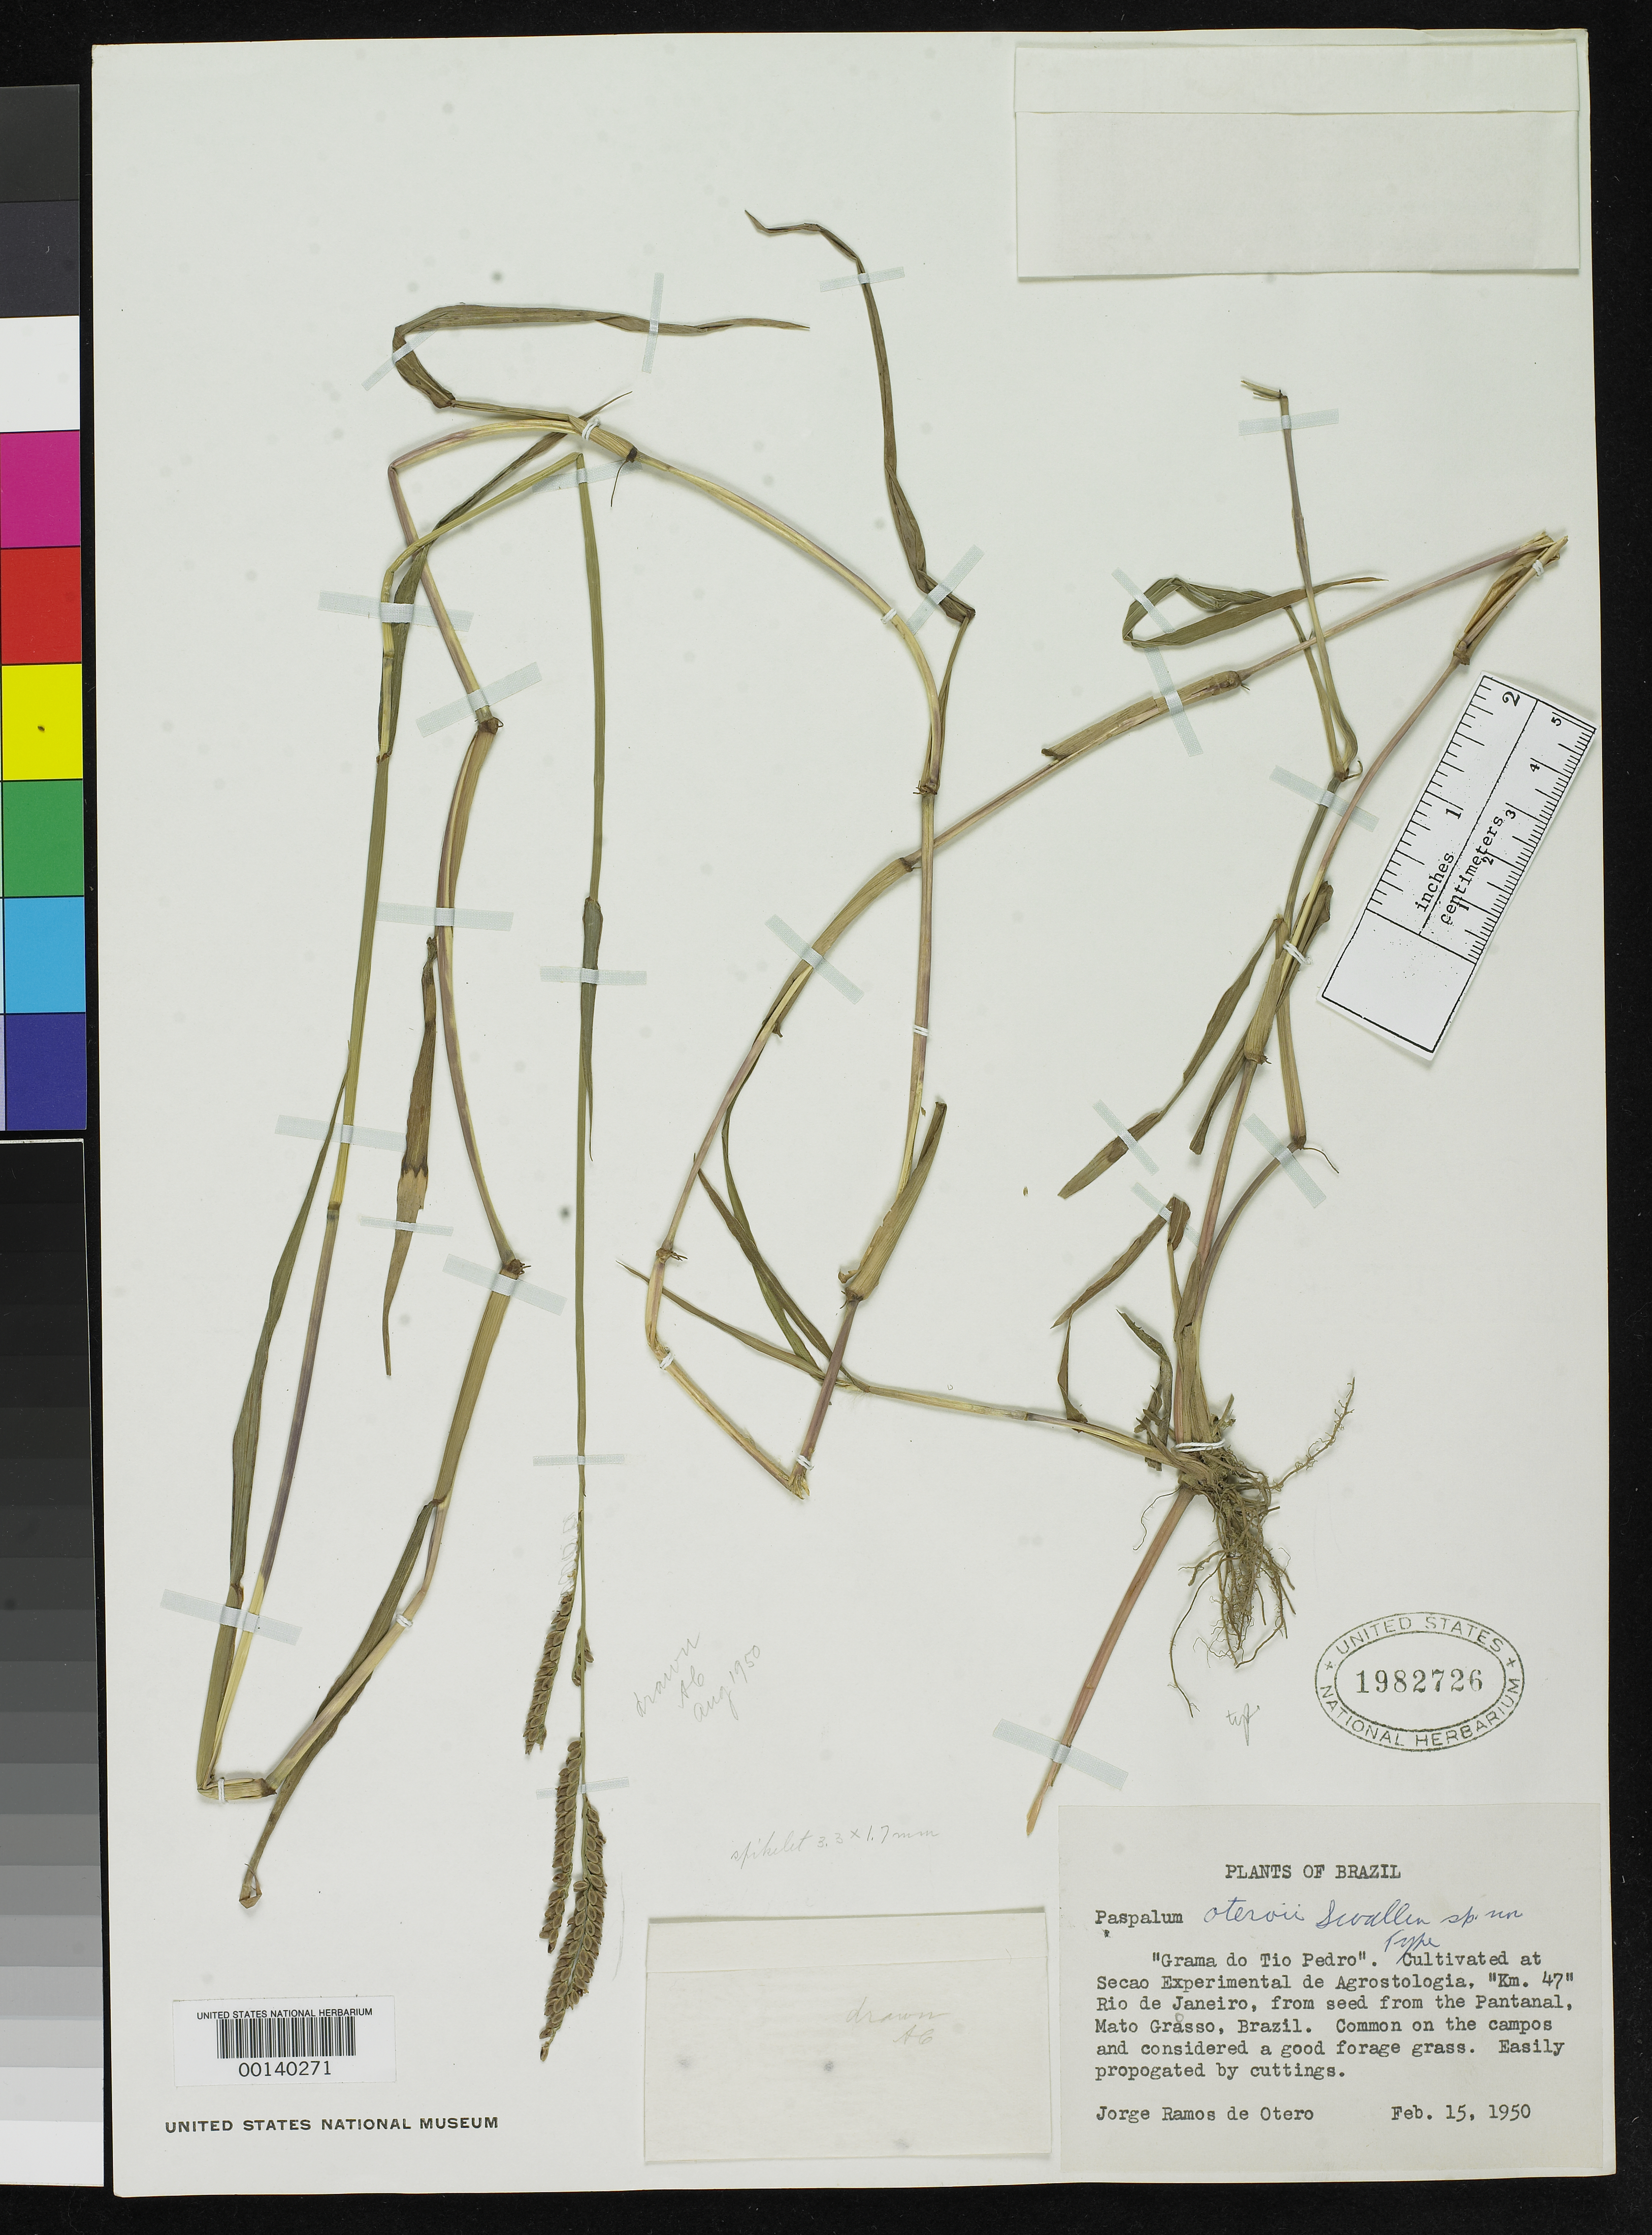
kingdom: Plantae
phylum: Tracheophyta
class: Liliopsida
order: Poales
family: Poaceae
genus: Paspalum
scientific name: Paspalum oteroi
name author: Swallen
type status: Holotype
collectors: J. de Otero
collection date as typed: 15 Feb 1950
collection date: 1950-02-15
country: Brazil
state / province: Mato Grosso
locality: Pantanal, cultivated at Secas Experimental de Agrostologia.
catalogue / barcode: US 1982726